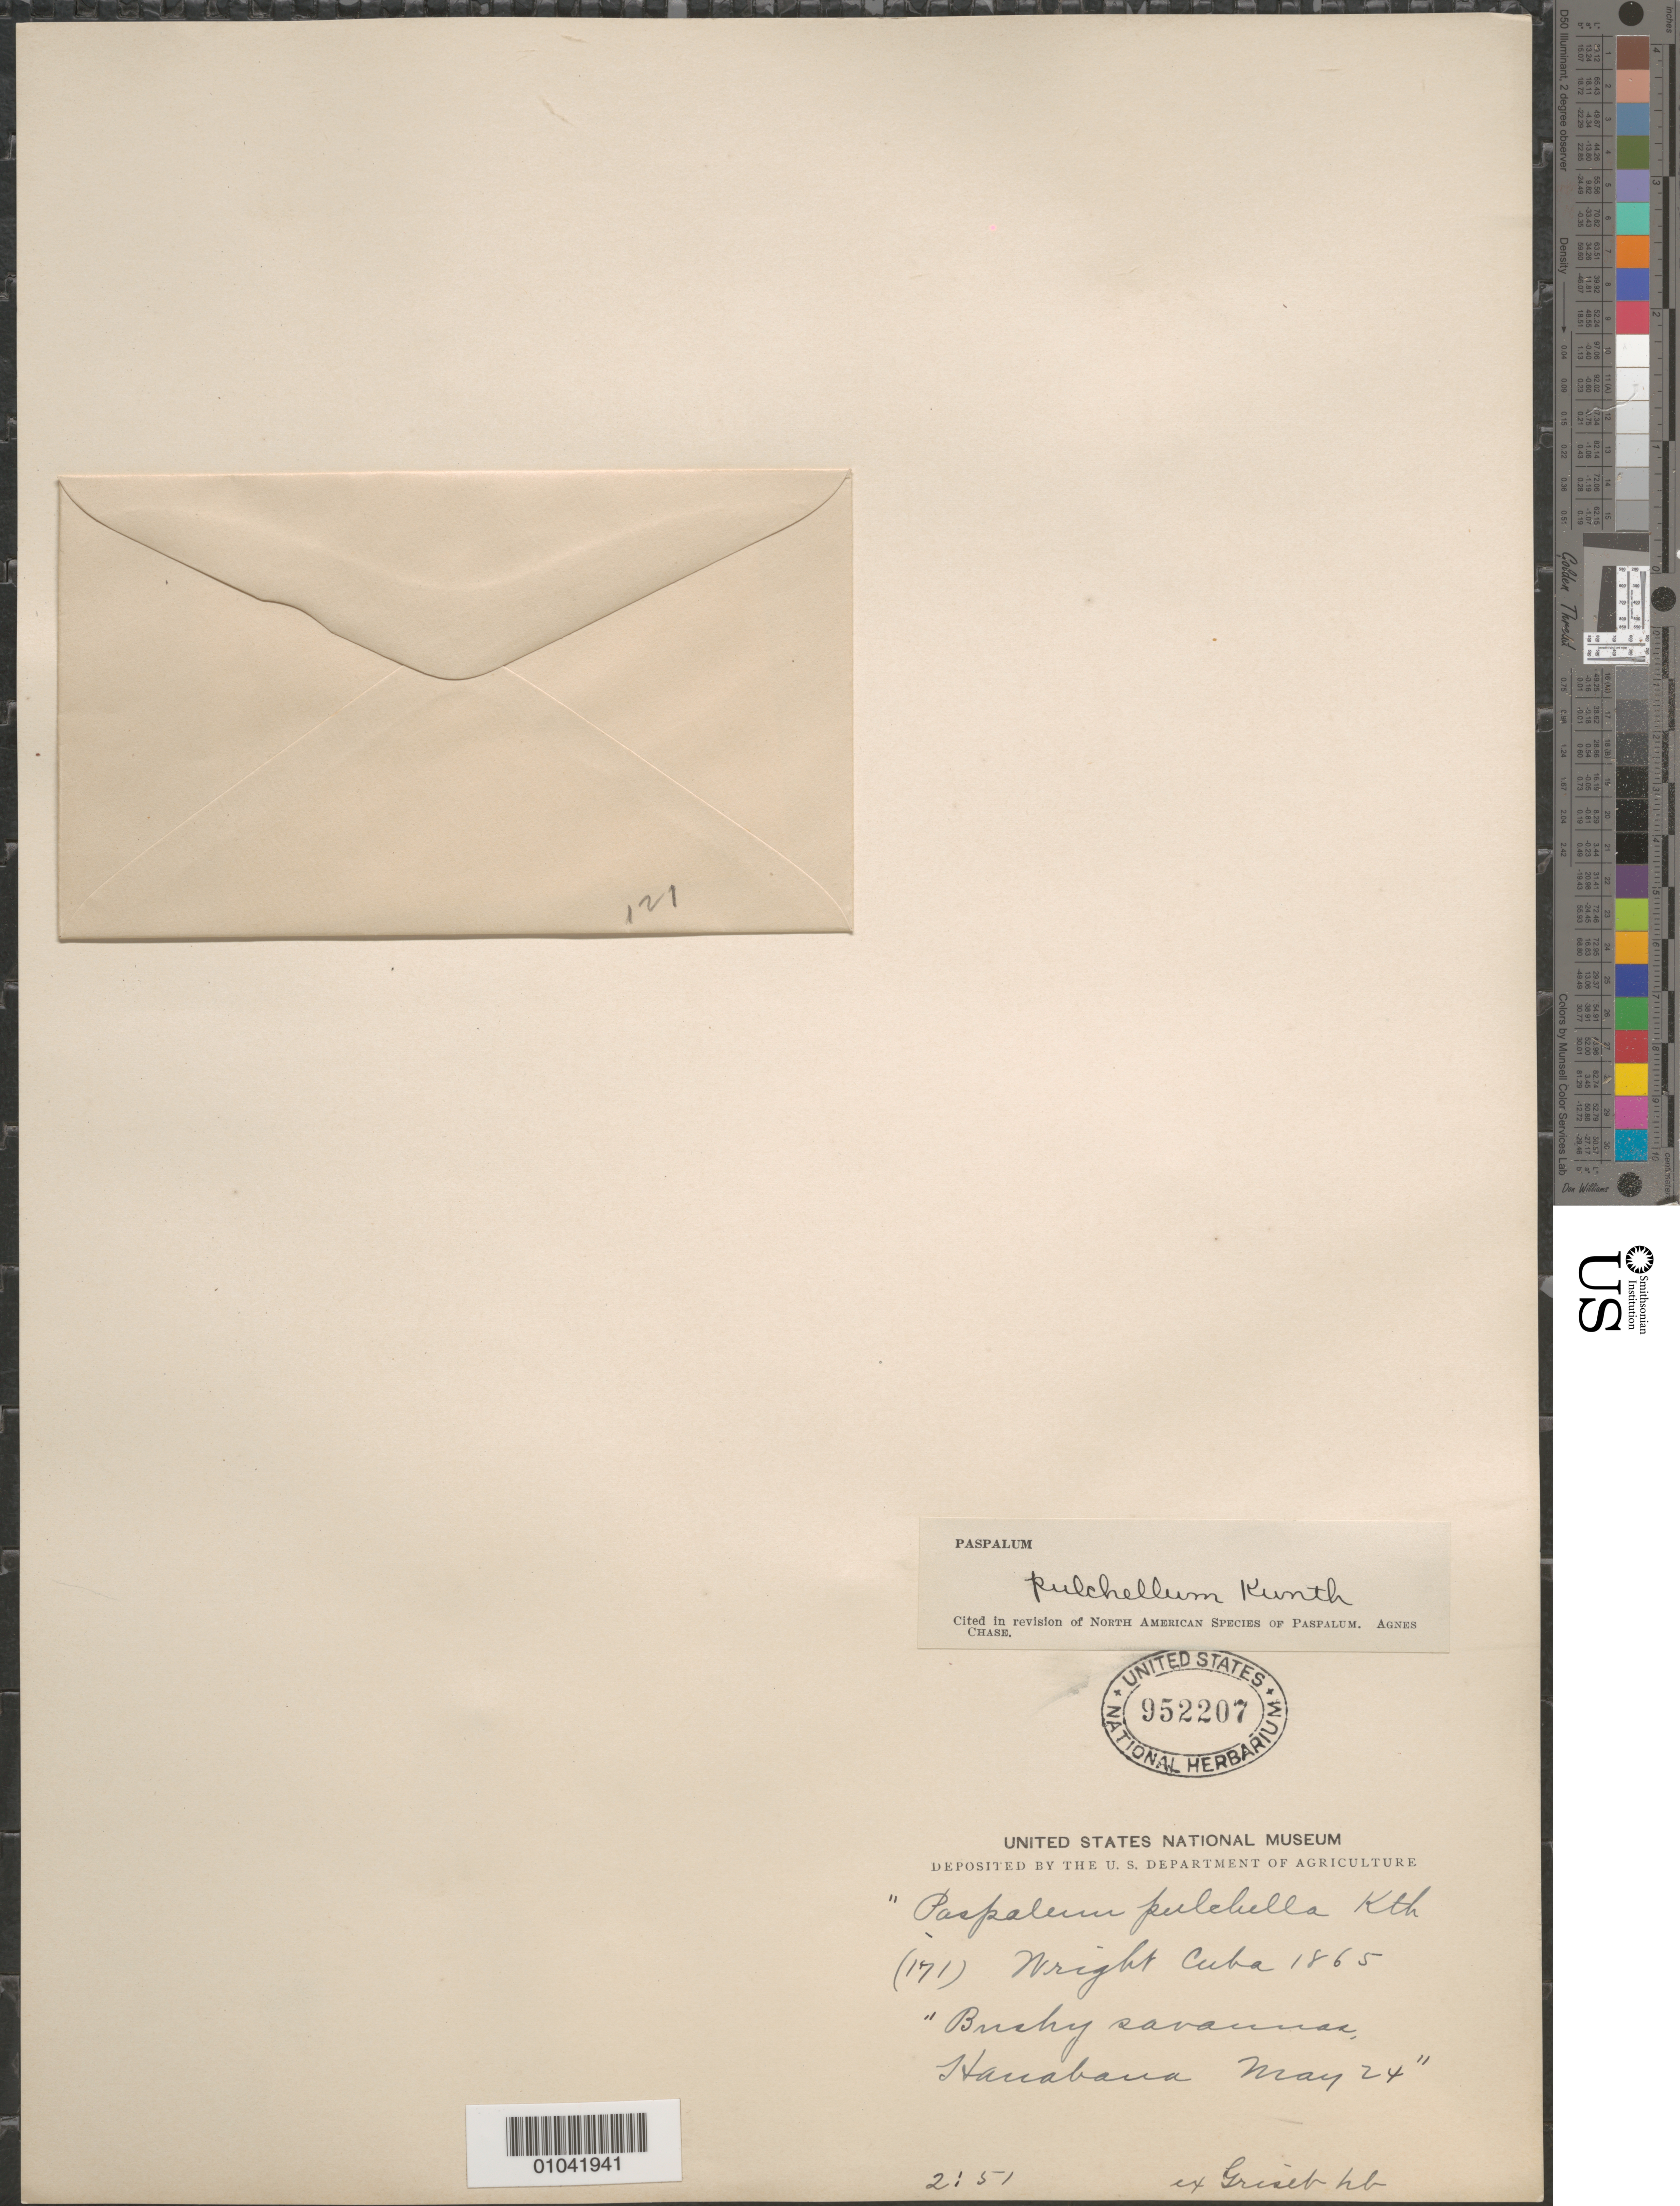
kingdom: Plantae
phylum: Tracheophyta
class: Liliopsida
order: Poales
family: Poaceae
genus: Paspalum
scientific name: Paspalum pulchellum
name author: Kunth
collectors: C. Wright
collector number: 171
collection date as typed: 24 May 1865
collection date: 1865-05-24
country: Cuba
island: Cuba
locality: Hanabana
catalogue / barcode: US 952207